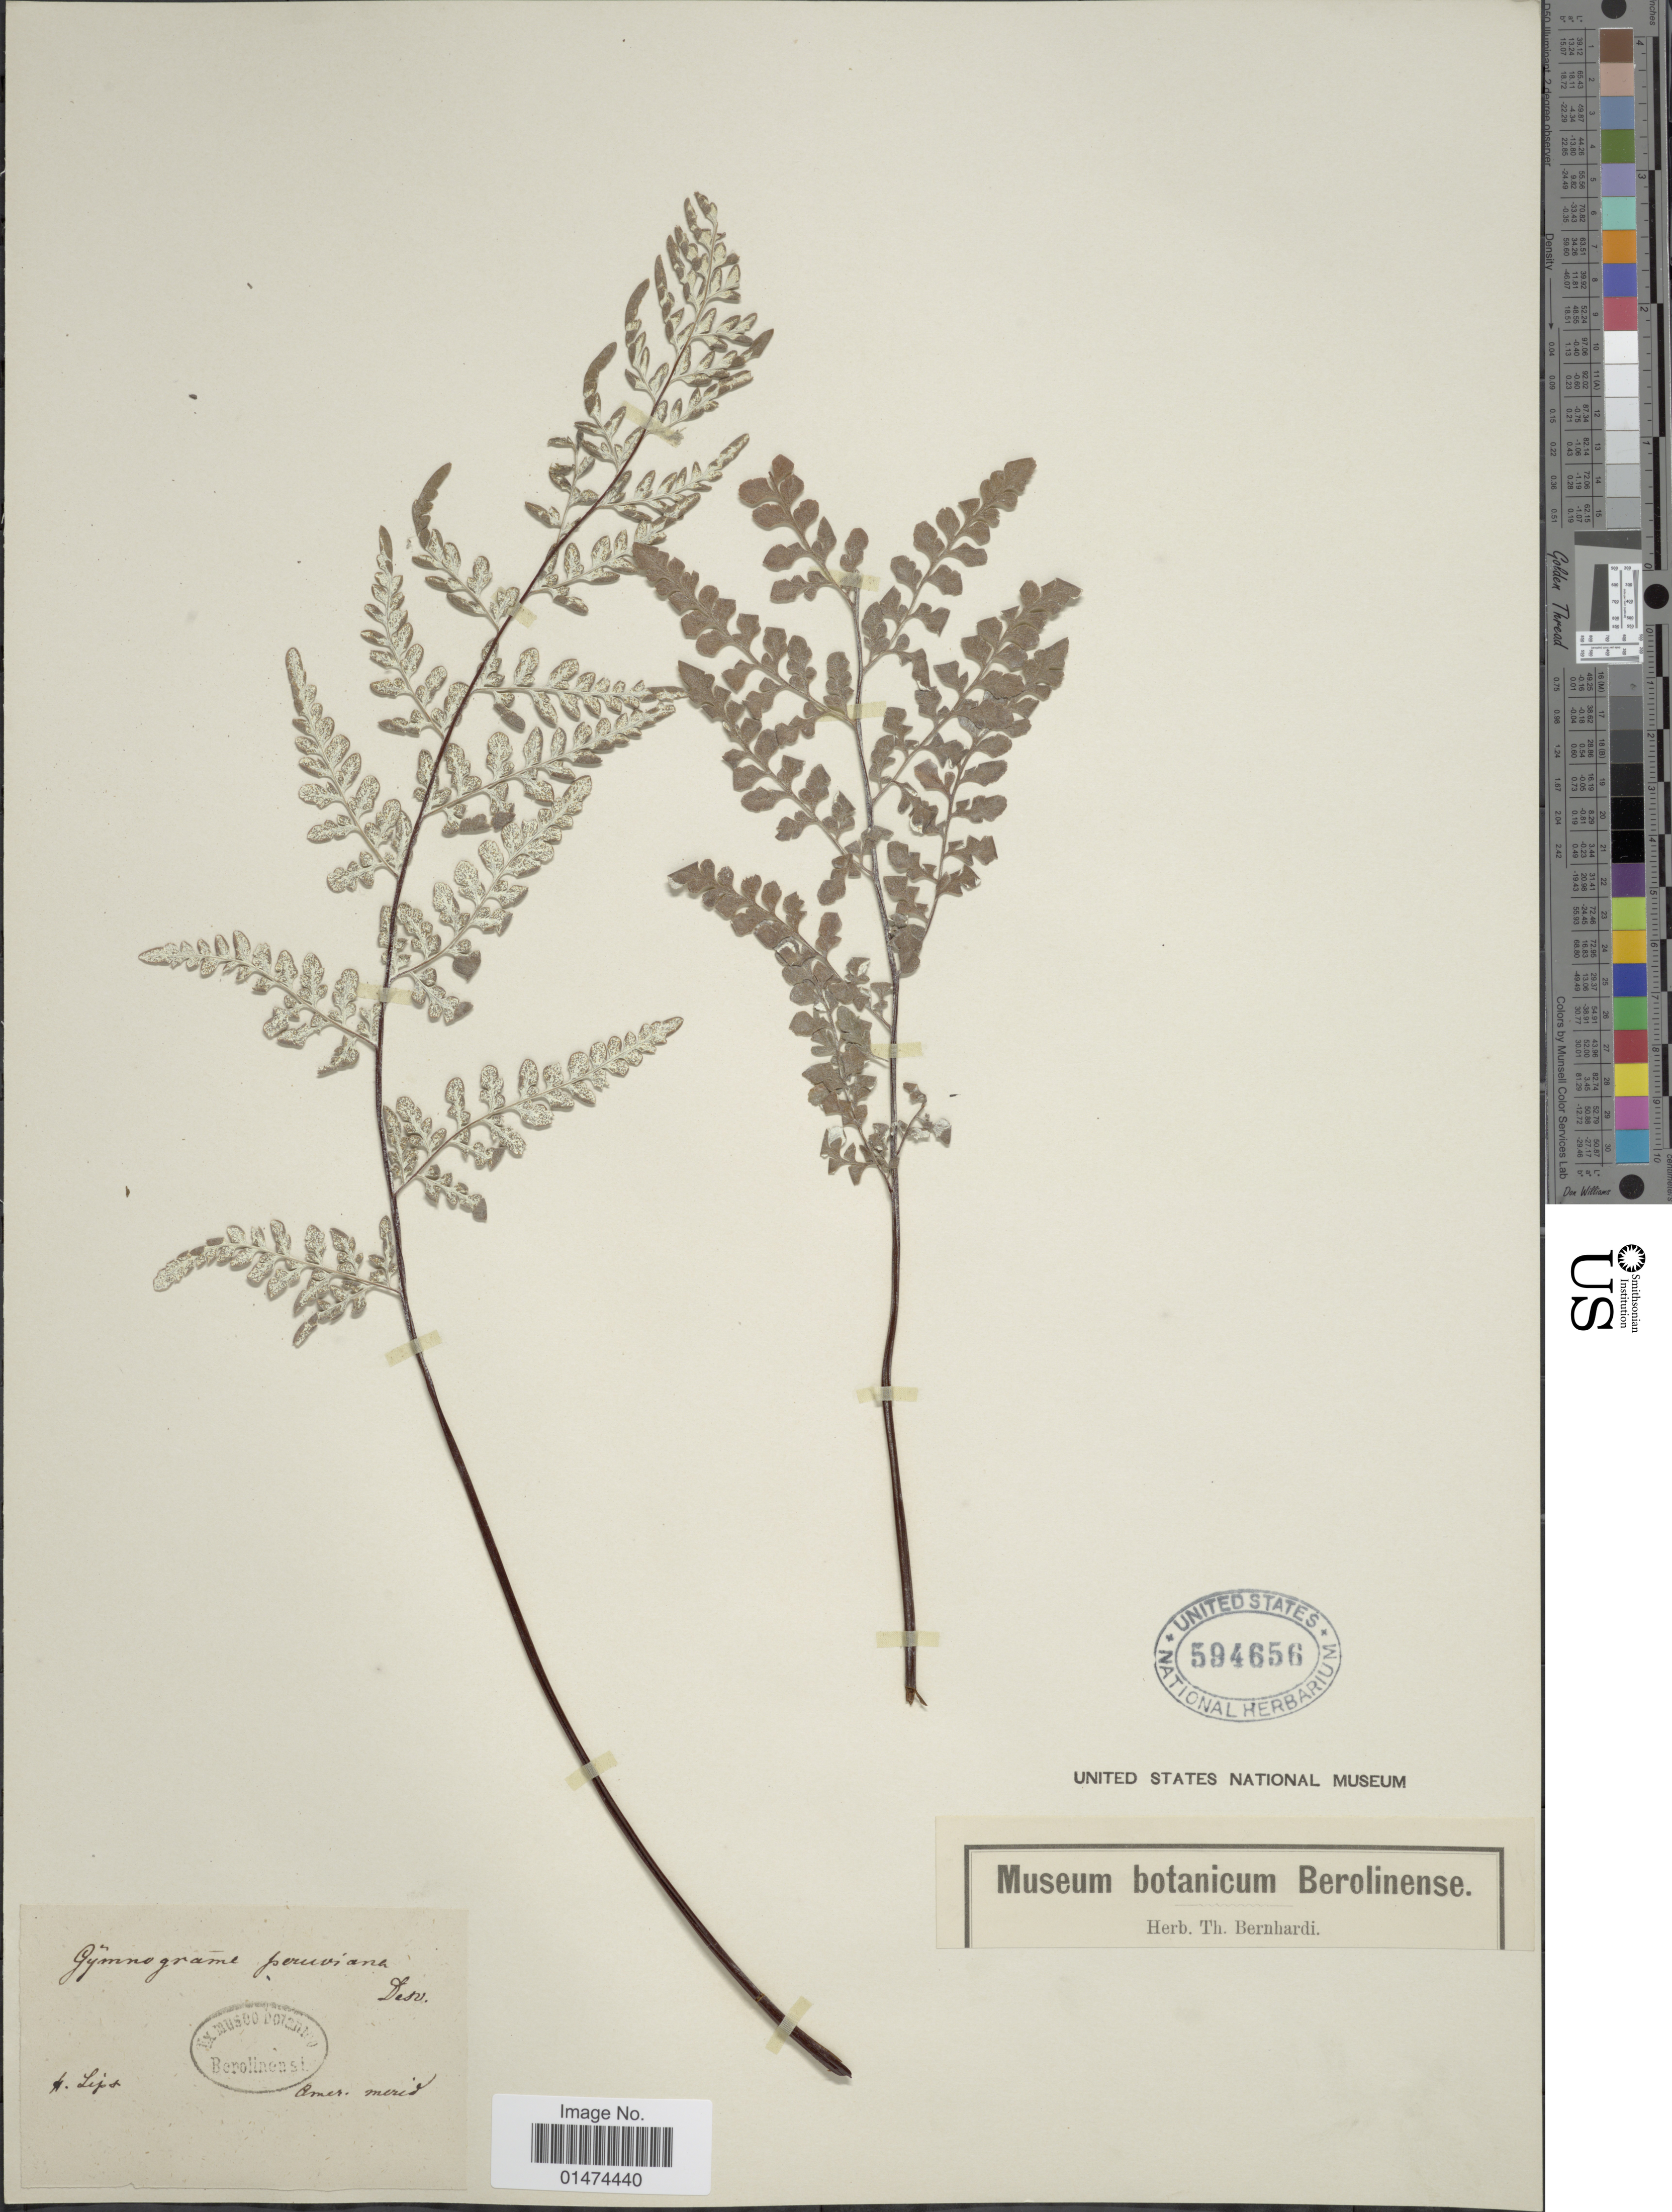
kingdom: Plantae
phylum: Tracheophyta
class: Polypodiopsida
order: Polypodiales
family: Pteridaceae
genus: Pityrogramma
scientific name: Pityrogramma chrysophylla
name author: (Sw.) Link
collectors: ex herb. Bernhardi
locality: H. Lips, Amer. merid [interpreted]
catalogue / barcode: US 594656